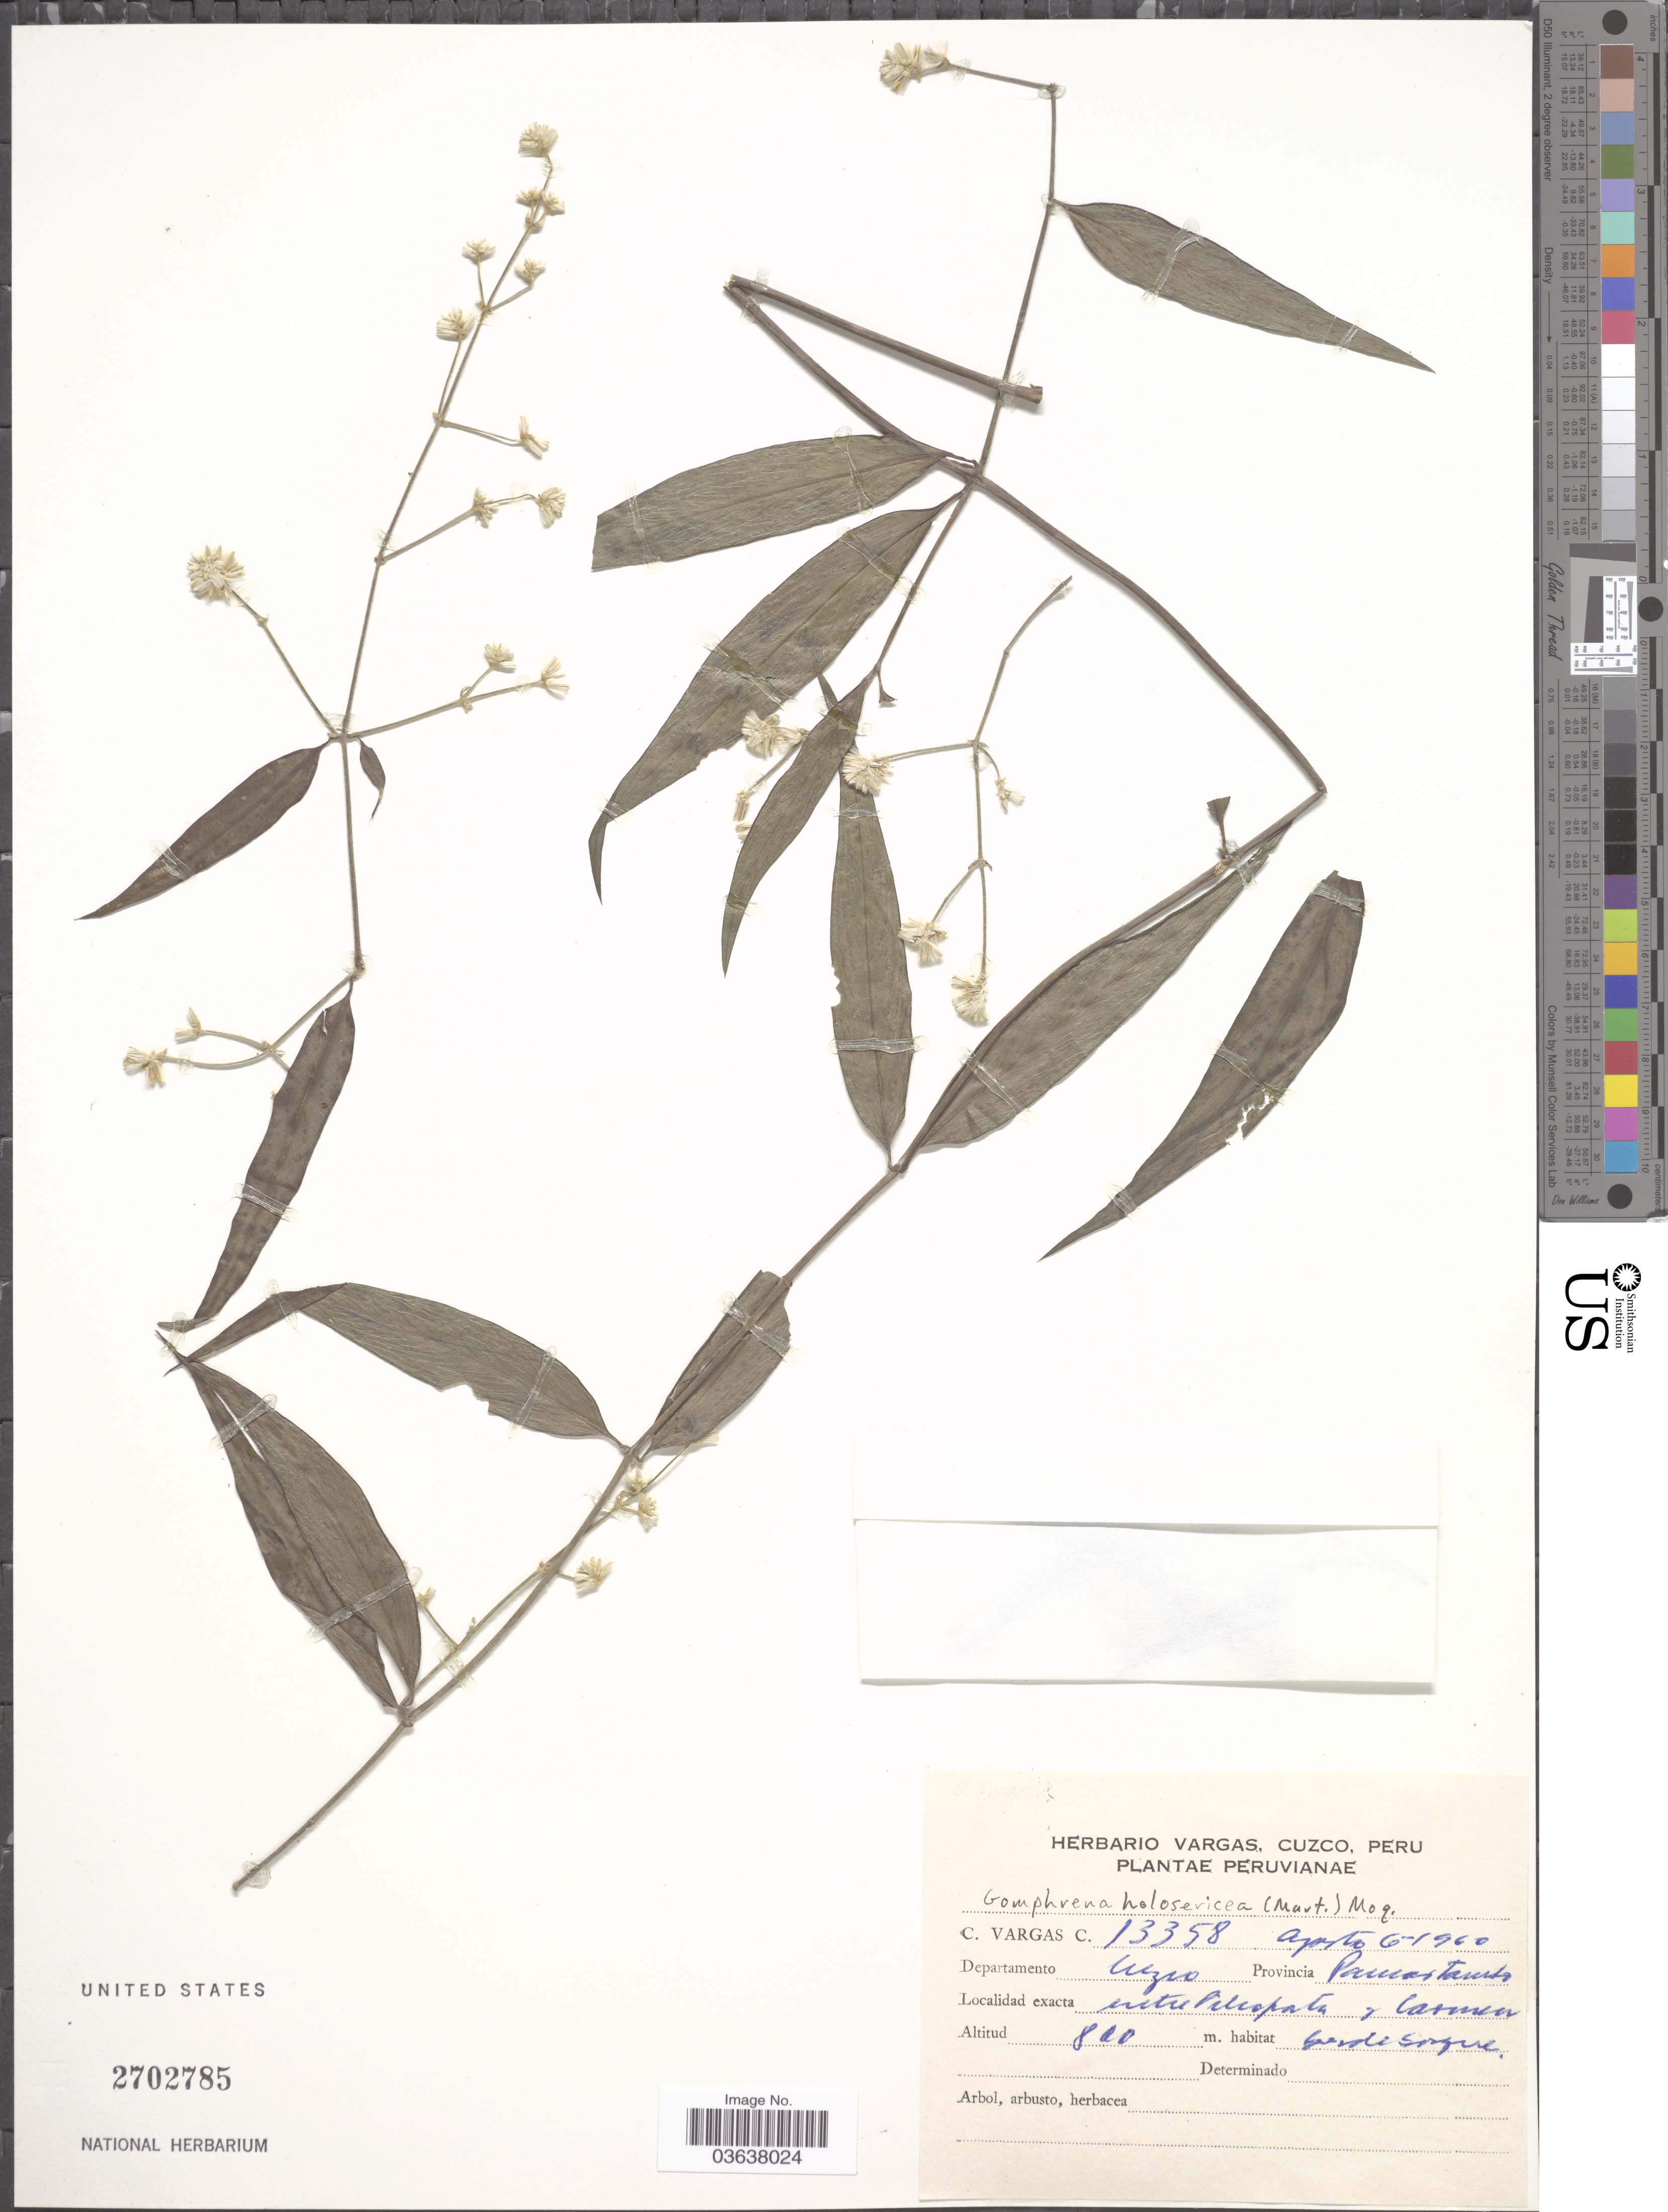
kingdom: Plantae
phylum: Tracheophyta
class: Magnoliopsida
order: Caryophyllales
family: Amaranthaceae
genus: Gomphrena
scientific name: Gomphrena holosericea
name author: (Mart.) Moq.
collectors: C. Vargas Calderón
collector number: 13358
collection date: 1960-08-06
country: Peru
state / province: Cusco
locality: Departamento Cuzco, Provincia Paucartambo. Entre Pilcopata y Carmen.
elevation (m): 800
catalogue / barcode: US 2702785